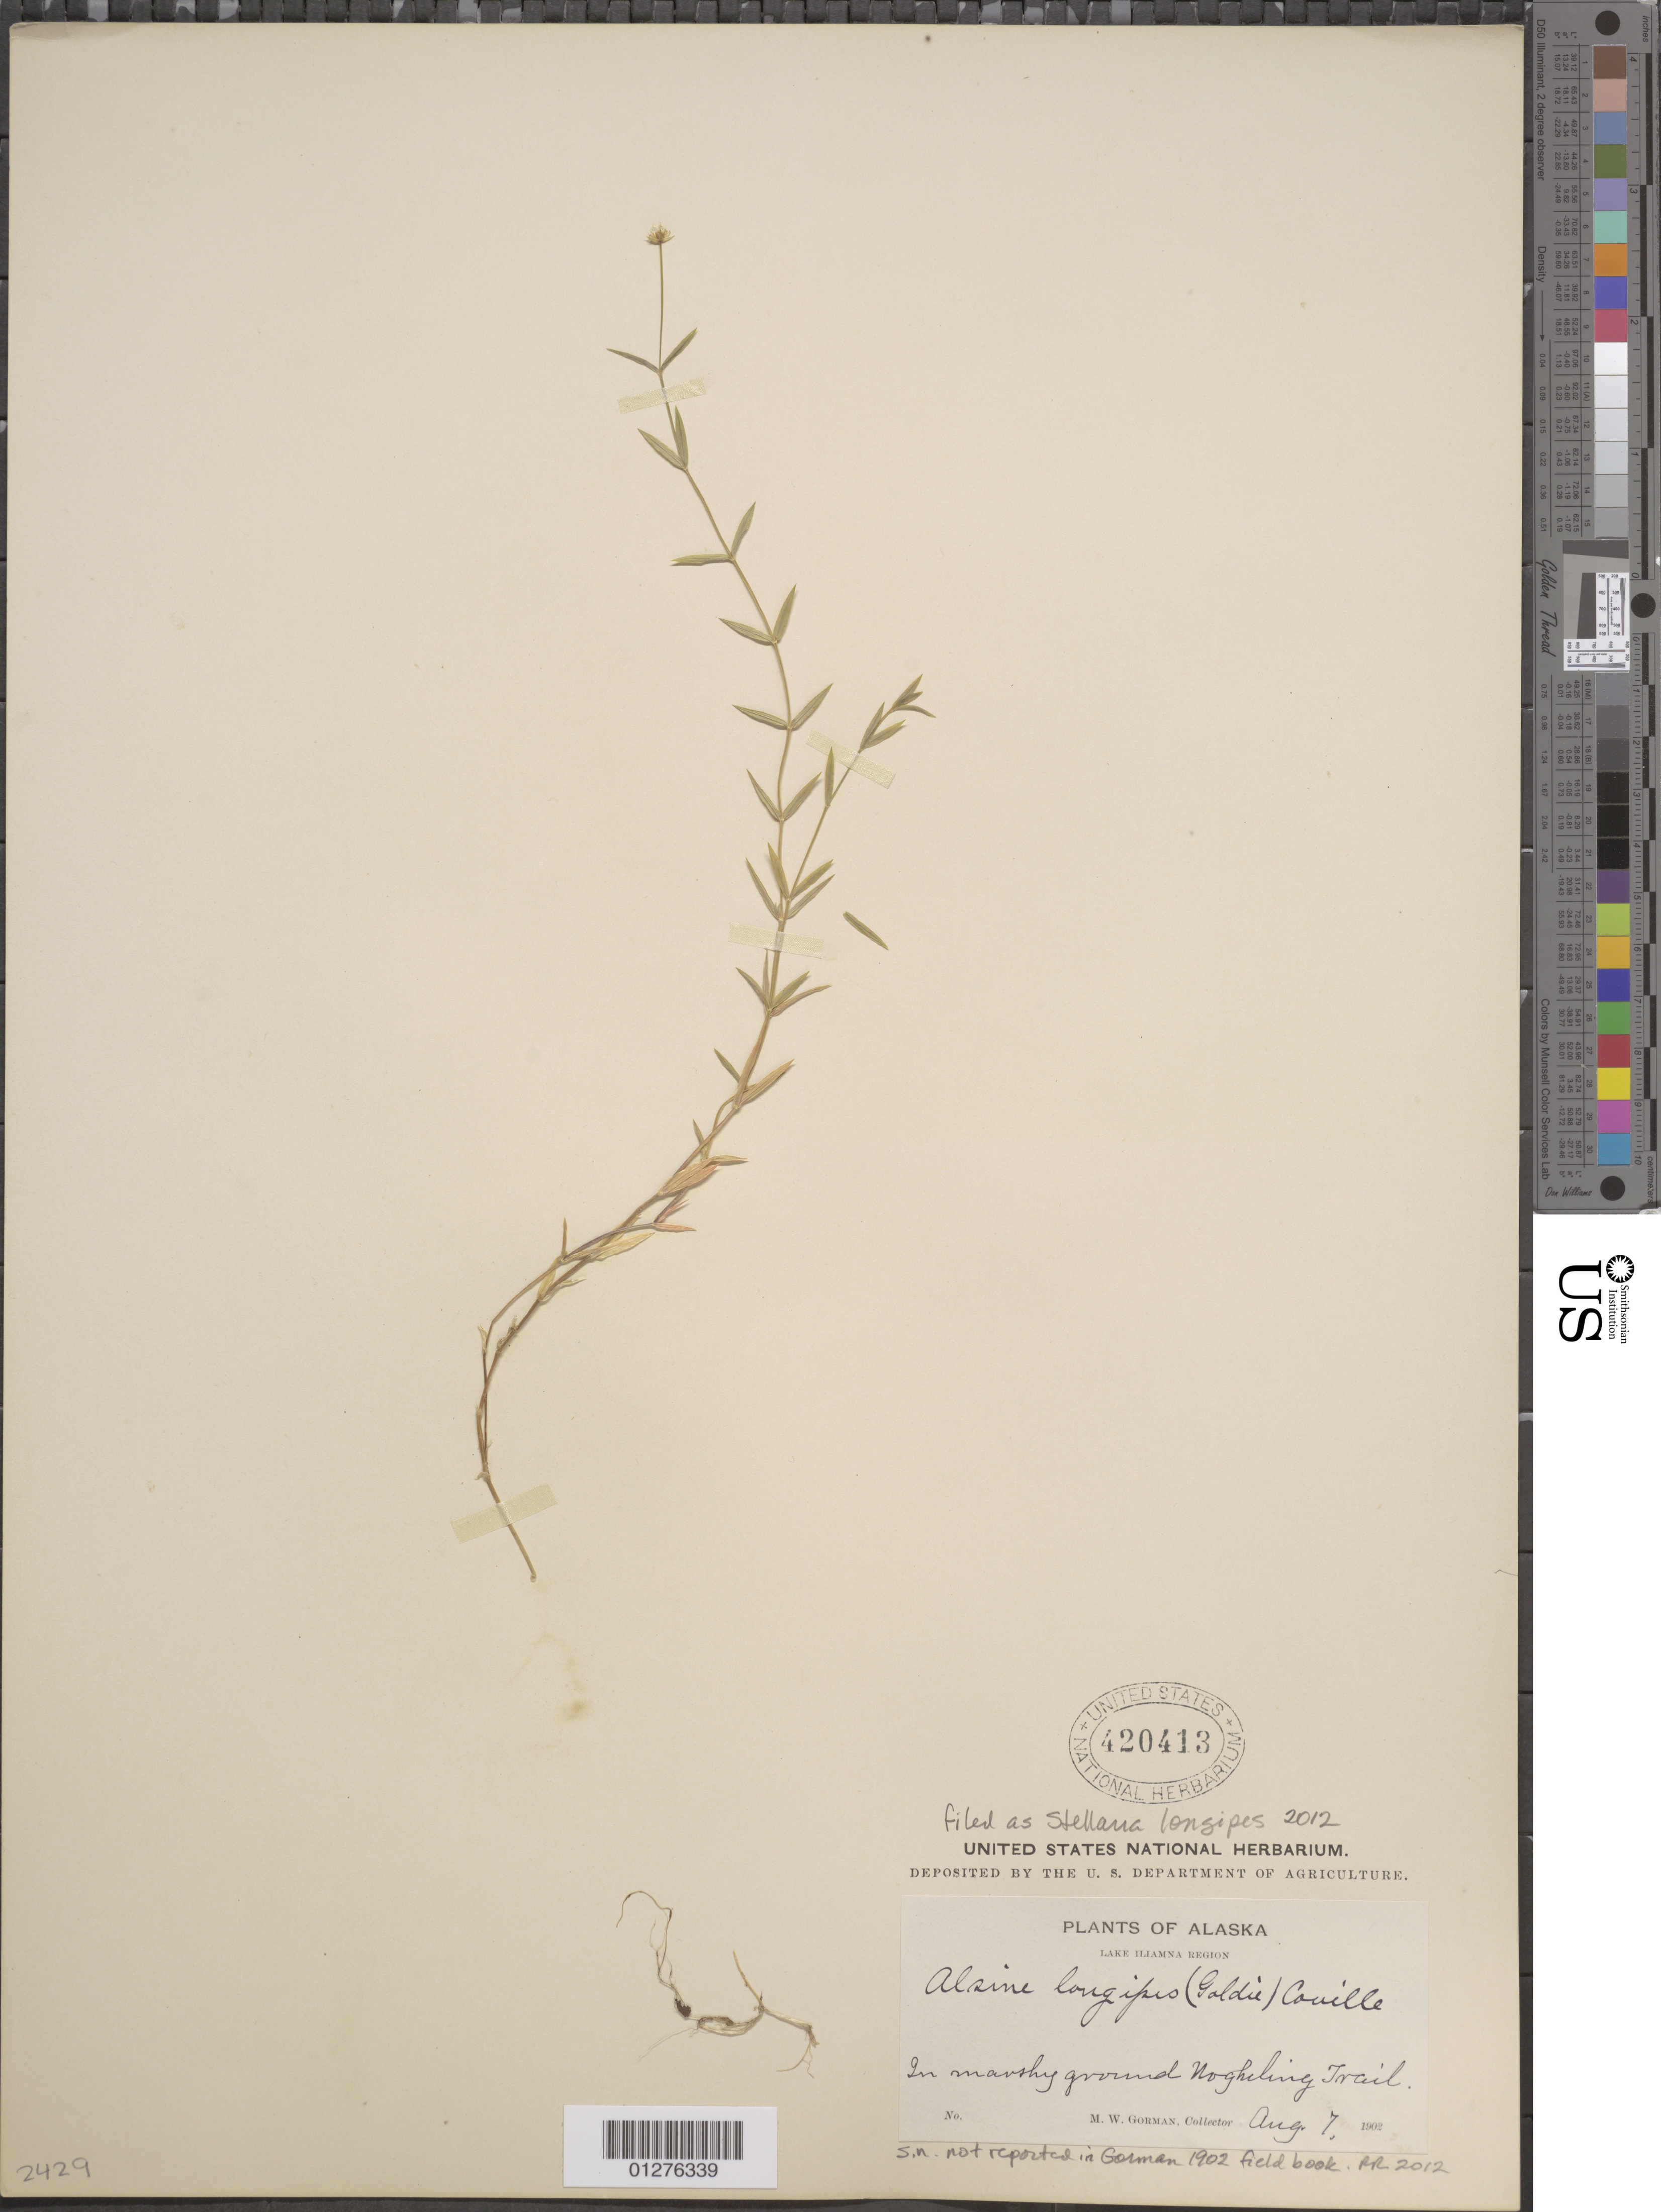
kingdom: Plantae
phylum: Tracheophyta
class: Magnoliopsida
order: Caryophyllales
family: Caryophyllaceae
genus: Stellaria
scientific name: Stellaria longipes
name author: Goldie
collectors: M. W. Gorman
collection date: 1902-08-07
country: United States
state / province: Alaska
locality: Nogheling Trail .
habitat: In marshy grounds.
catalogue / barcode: US 420413